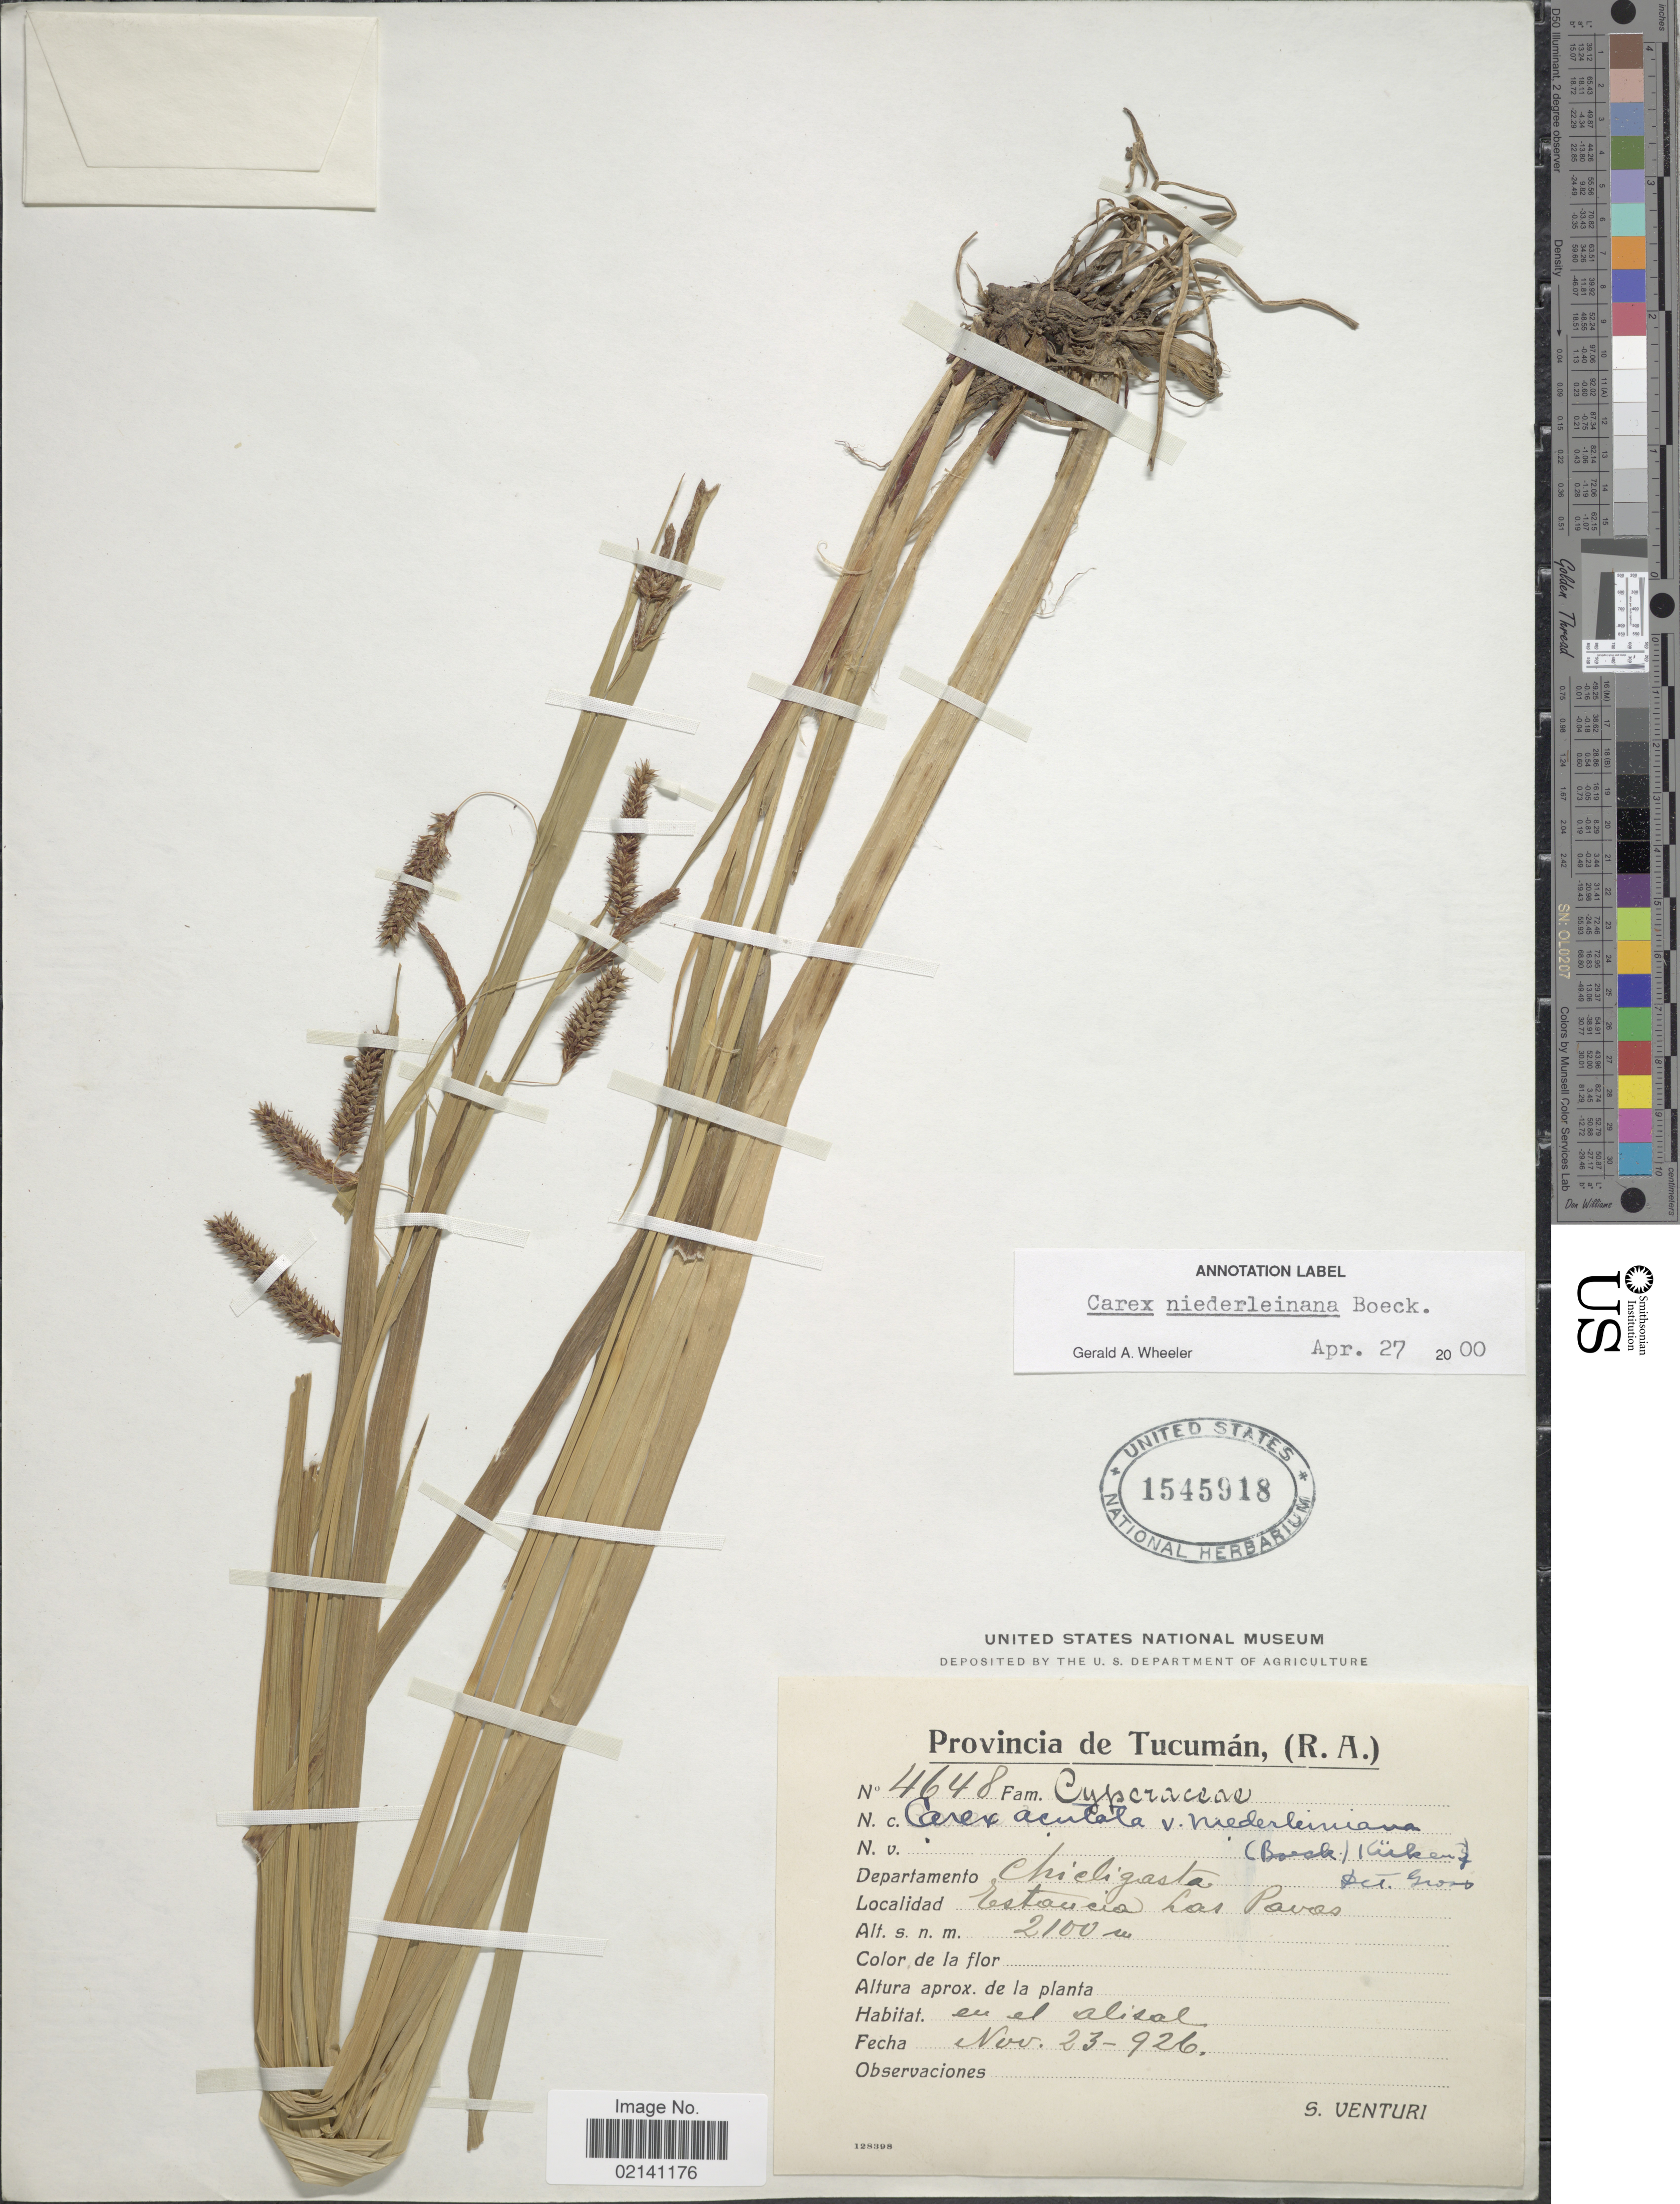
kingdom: Plantae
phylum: Tracheophyta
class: Liliopsida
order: Poales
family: Cyperaceae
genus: Carex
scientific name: Carex niederleiniana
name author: Boeckeler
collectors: S. Venturi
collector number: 4648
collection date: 1926-11-23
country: Argentina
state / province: Tucuman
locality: (R.A.), Departamento Chicligasta, Estancia Las Pavas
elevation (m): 2100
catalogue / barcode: US 1545918